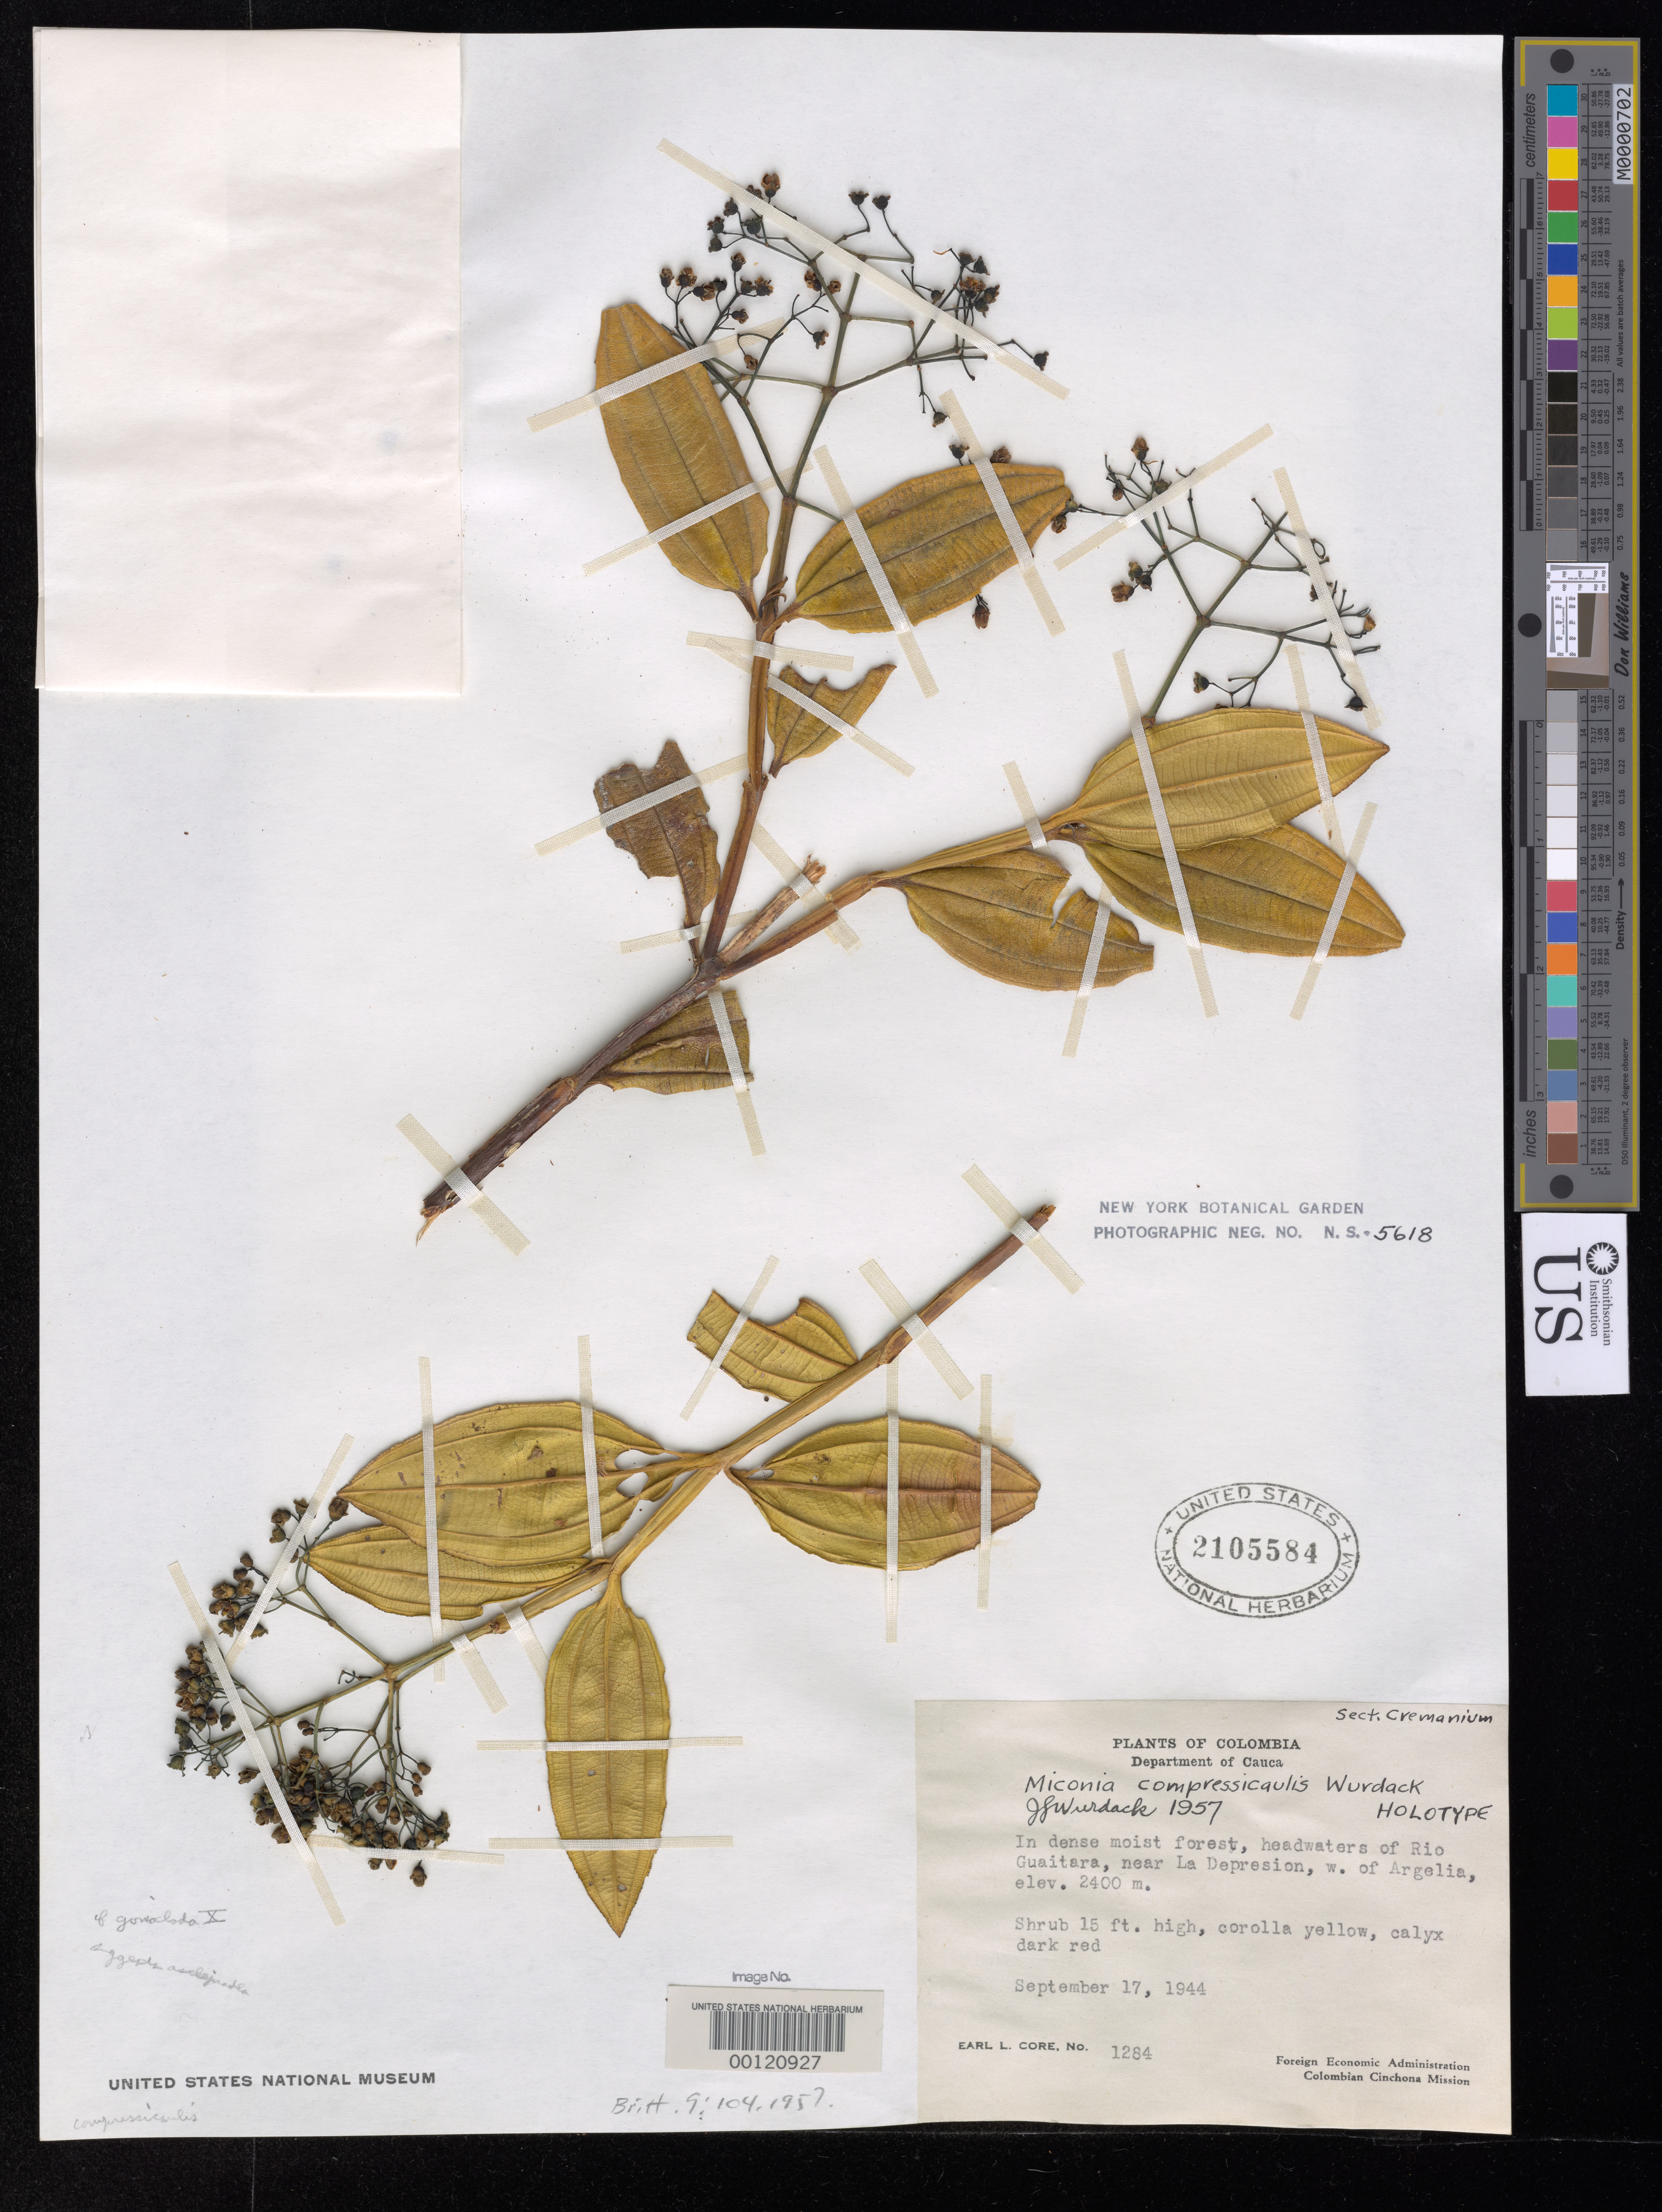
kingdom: Plantae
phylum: Tracheophyta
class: Magnoliopsida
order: Myrtales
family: Melastomataceae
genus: Miconia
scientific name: Miconia compressicaulis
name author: Wurdack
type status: Holotype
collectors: E. L. Core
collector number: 1284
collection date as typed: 17 Sep 1944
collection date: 1944-09-17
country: Colombia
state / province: Cauca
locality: Rio Guaitara, near La Depresion, west of Argelia.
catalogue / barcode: US 2105584